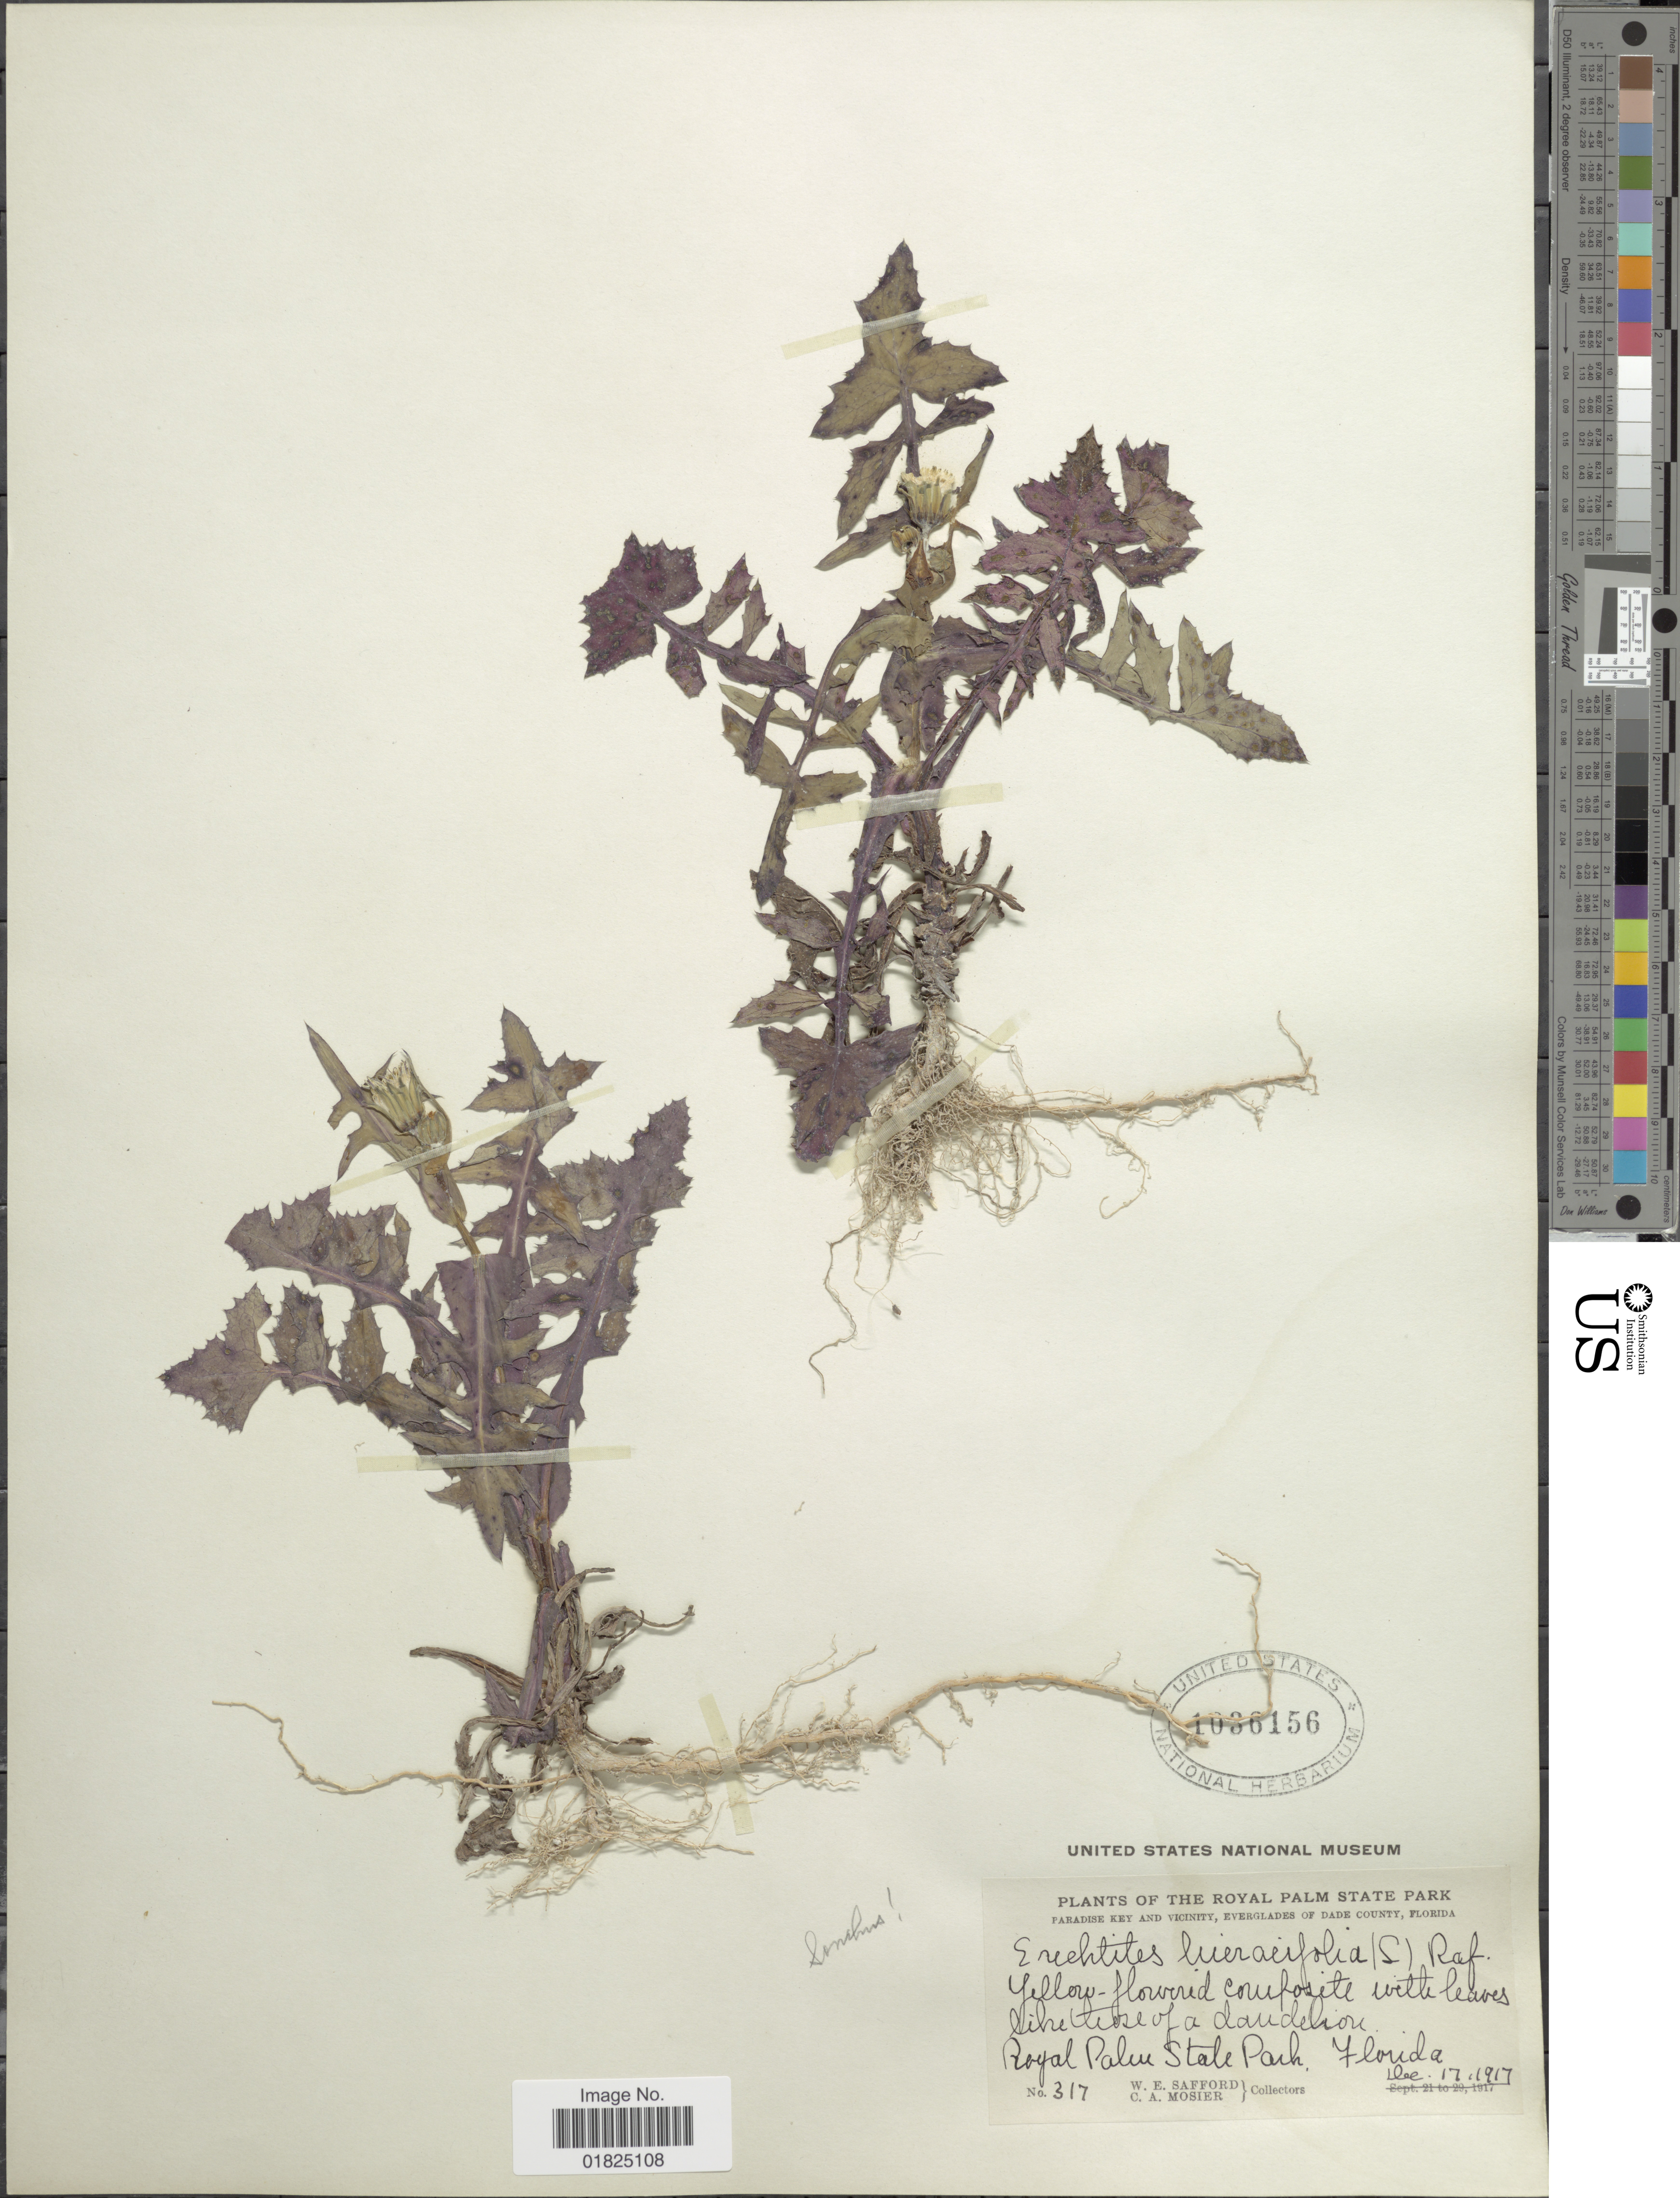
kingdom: Plantae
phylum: Tracheophyta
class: Magnoliopsida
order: Asterales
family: Asteraceae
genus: Erechtites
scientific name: Erechtites hieraciifolius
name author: (L.) Raf. ex DC.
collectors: W. E. Safford & C. A. Mosier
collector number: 317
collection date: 1917-12-17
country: United States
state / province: Florida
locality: The Royal Palm State park, Paradise Key and Vicinity, Everglades of Dade County, Royal Palm State Park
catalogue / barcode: US 1036156